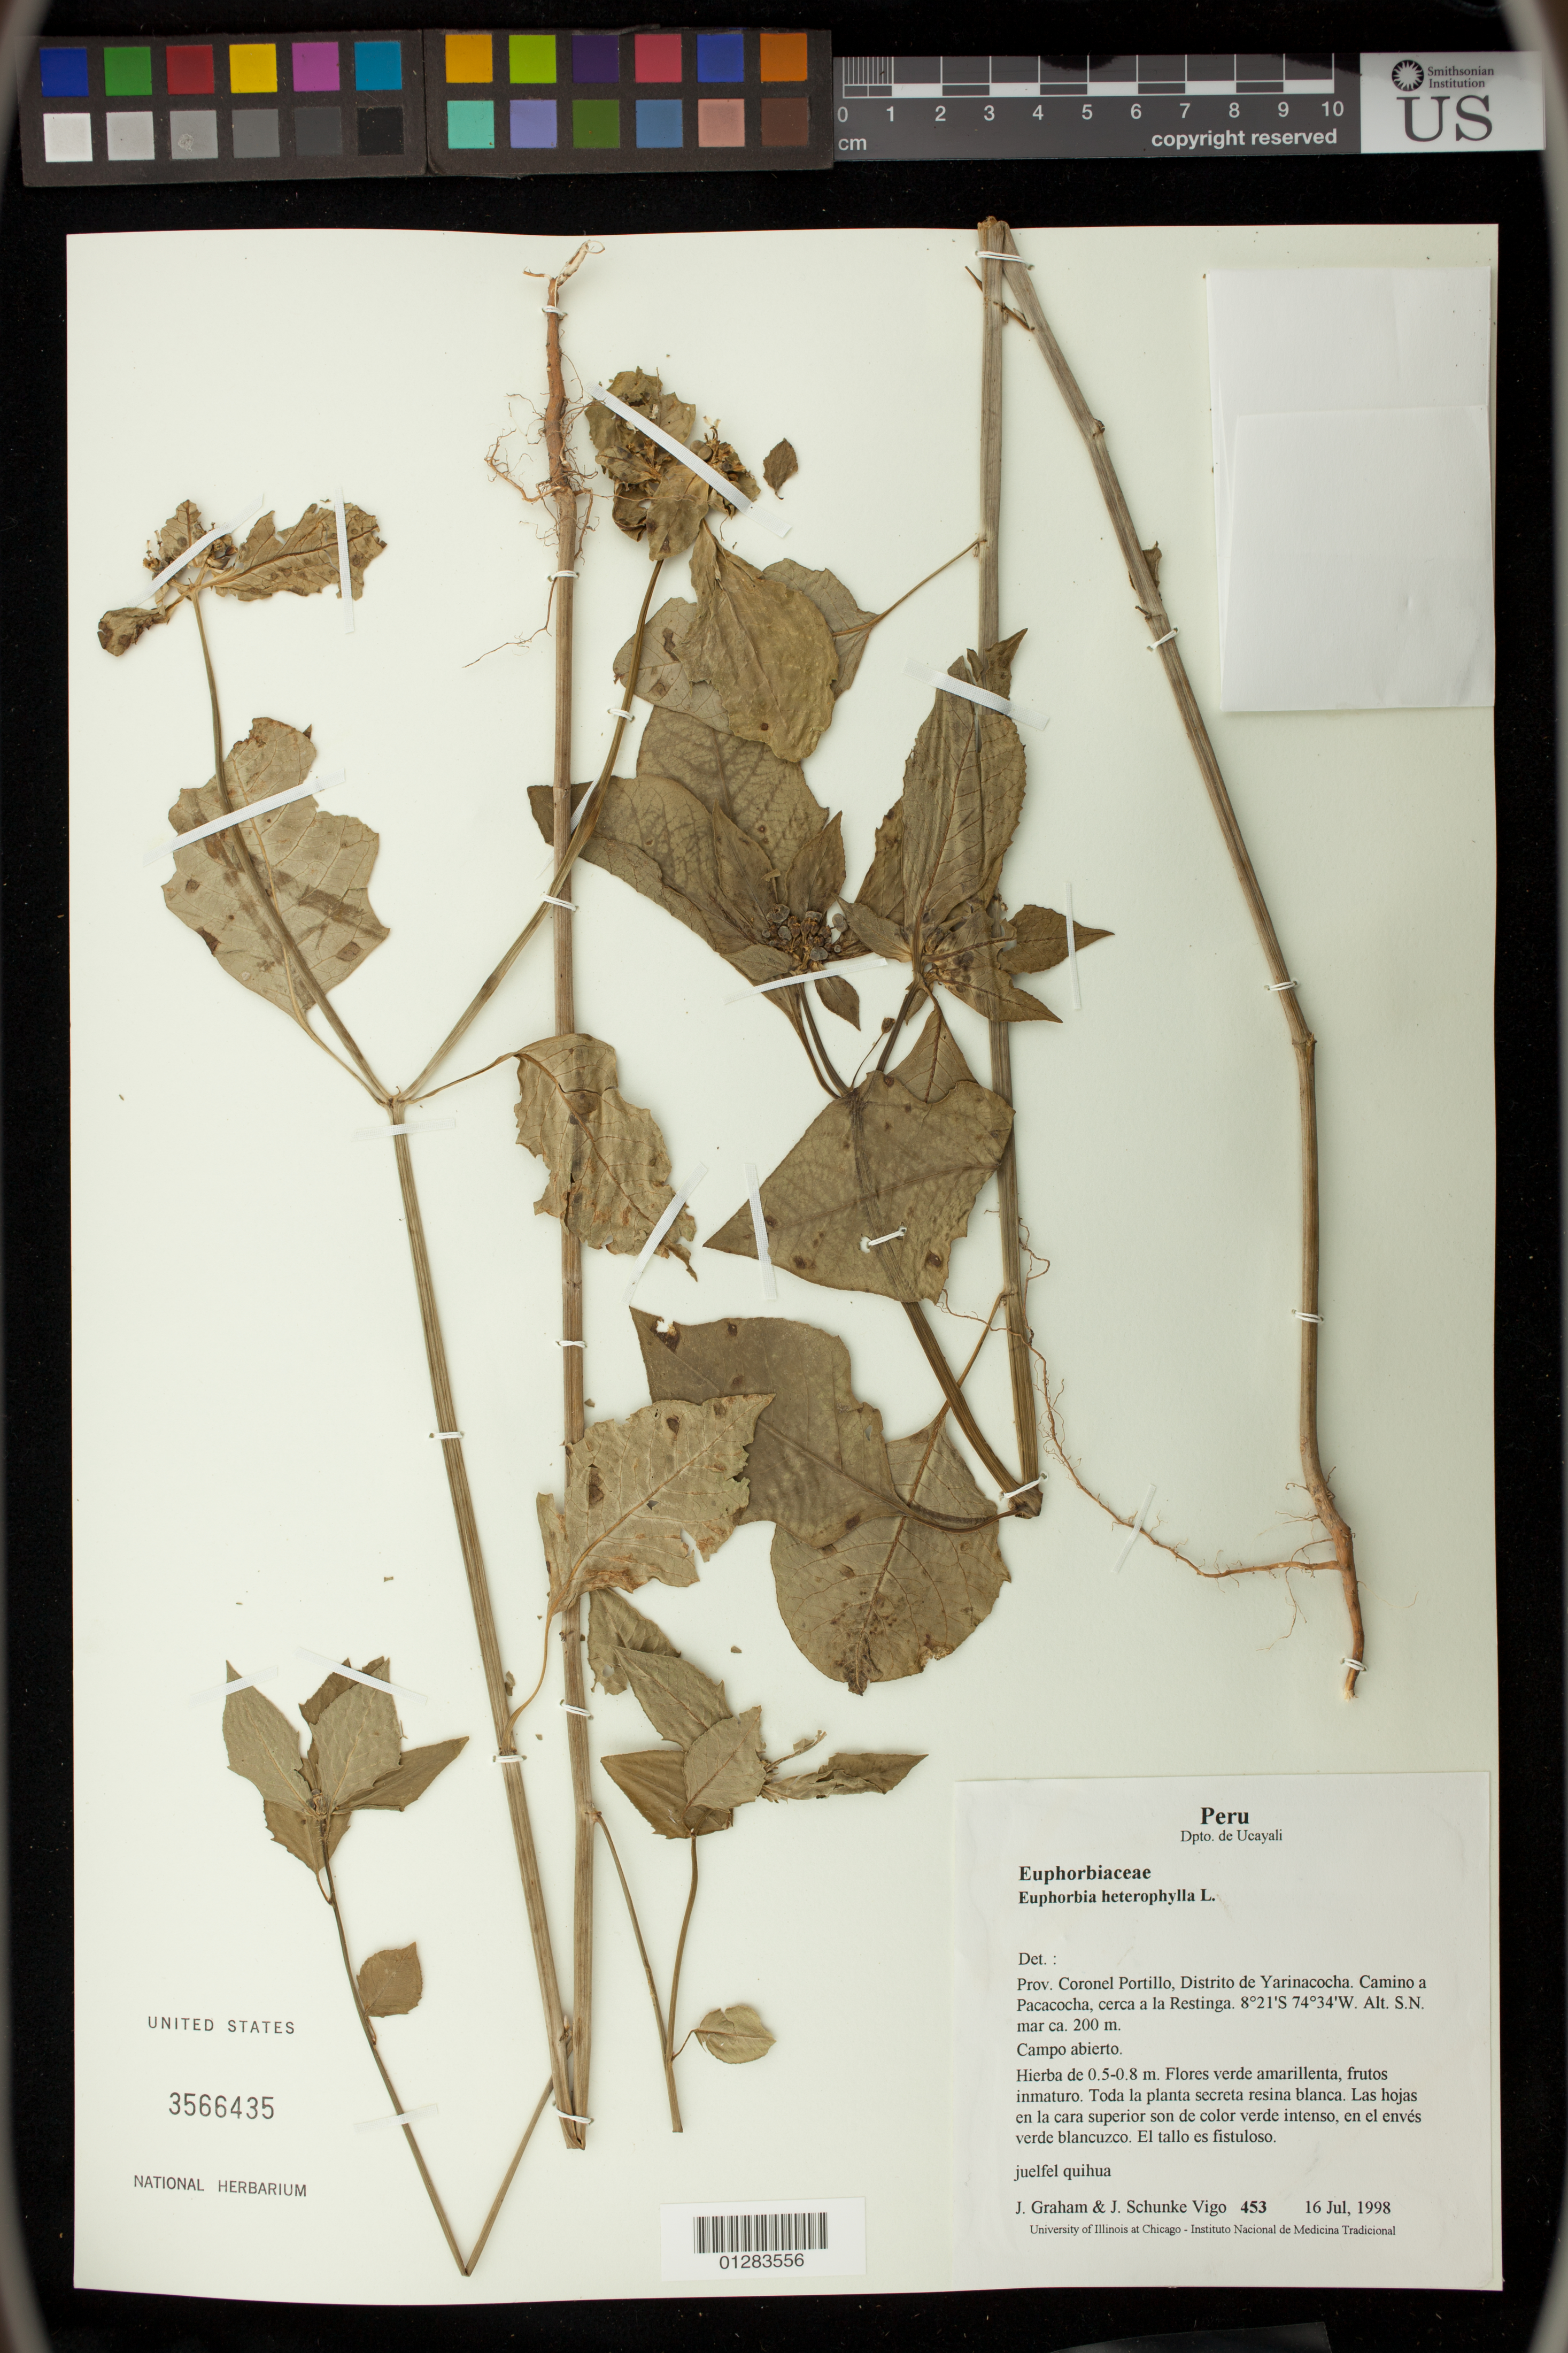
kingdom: Plantae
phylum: Tracheophyta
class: Magnoliopsida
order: Malpighiales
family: Euphorbiaceae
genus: Euphorbia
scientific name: Euphorbia heterophylla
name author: L.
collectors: J. Graham & J. Schunke Vigo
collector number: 453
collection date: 1998-07-16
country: Peru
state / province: Ucayali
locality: Prov. Coronel Portillo, Distrito de Yarinacocha. Camino a Pacacocha, cerca a la Restinga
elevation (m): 200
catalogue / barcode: US 3566435